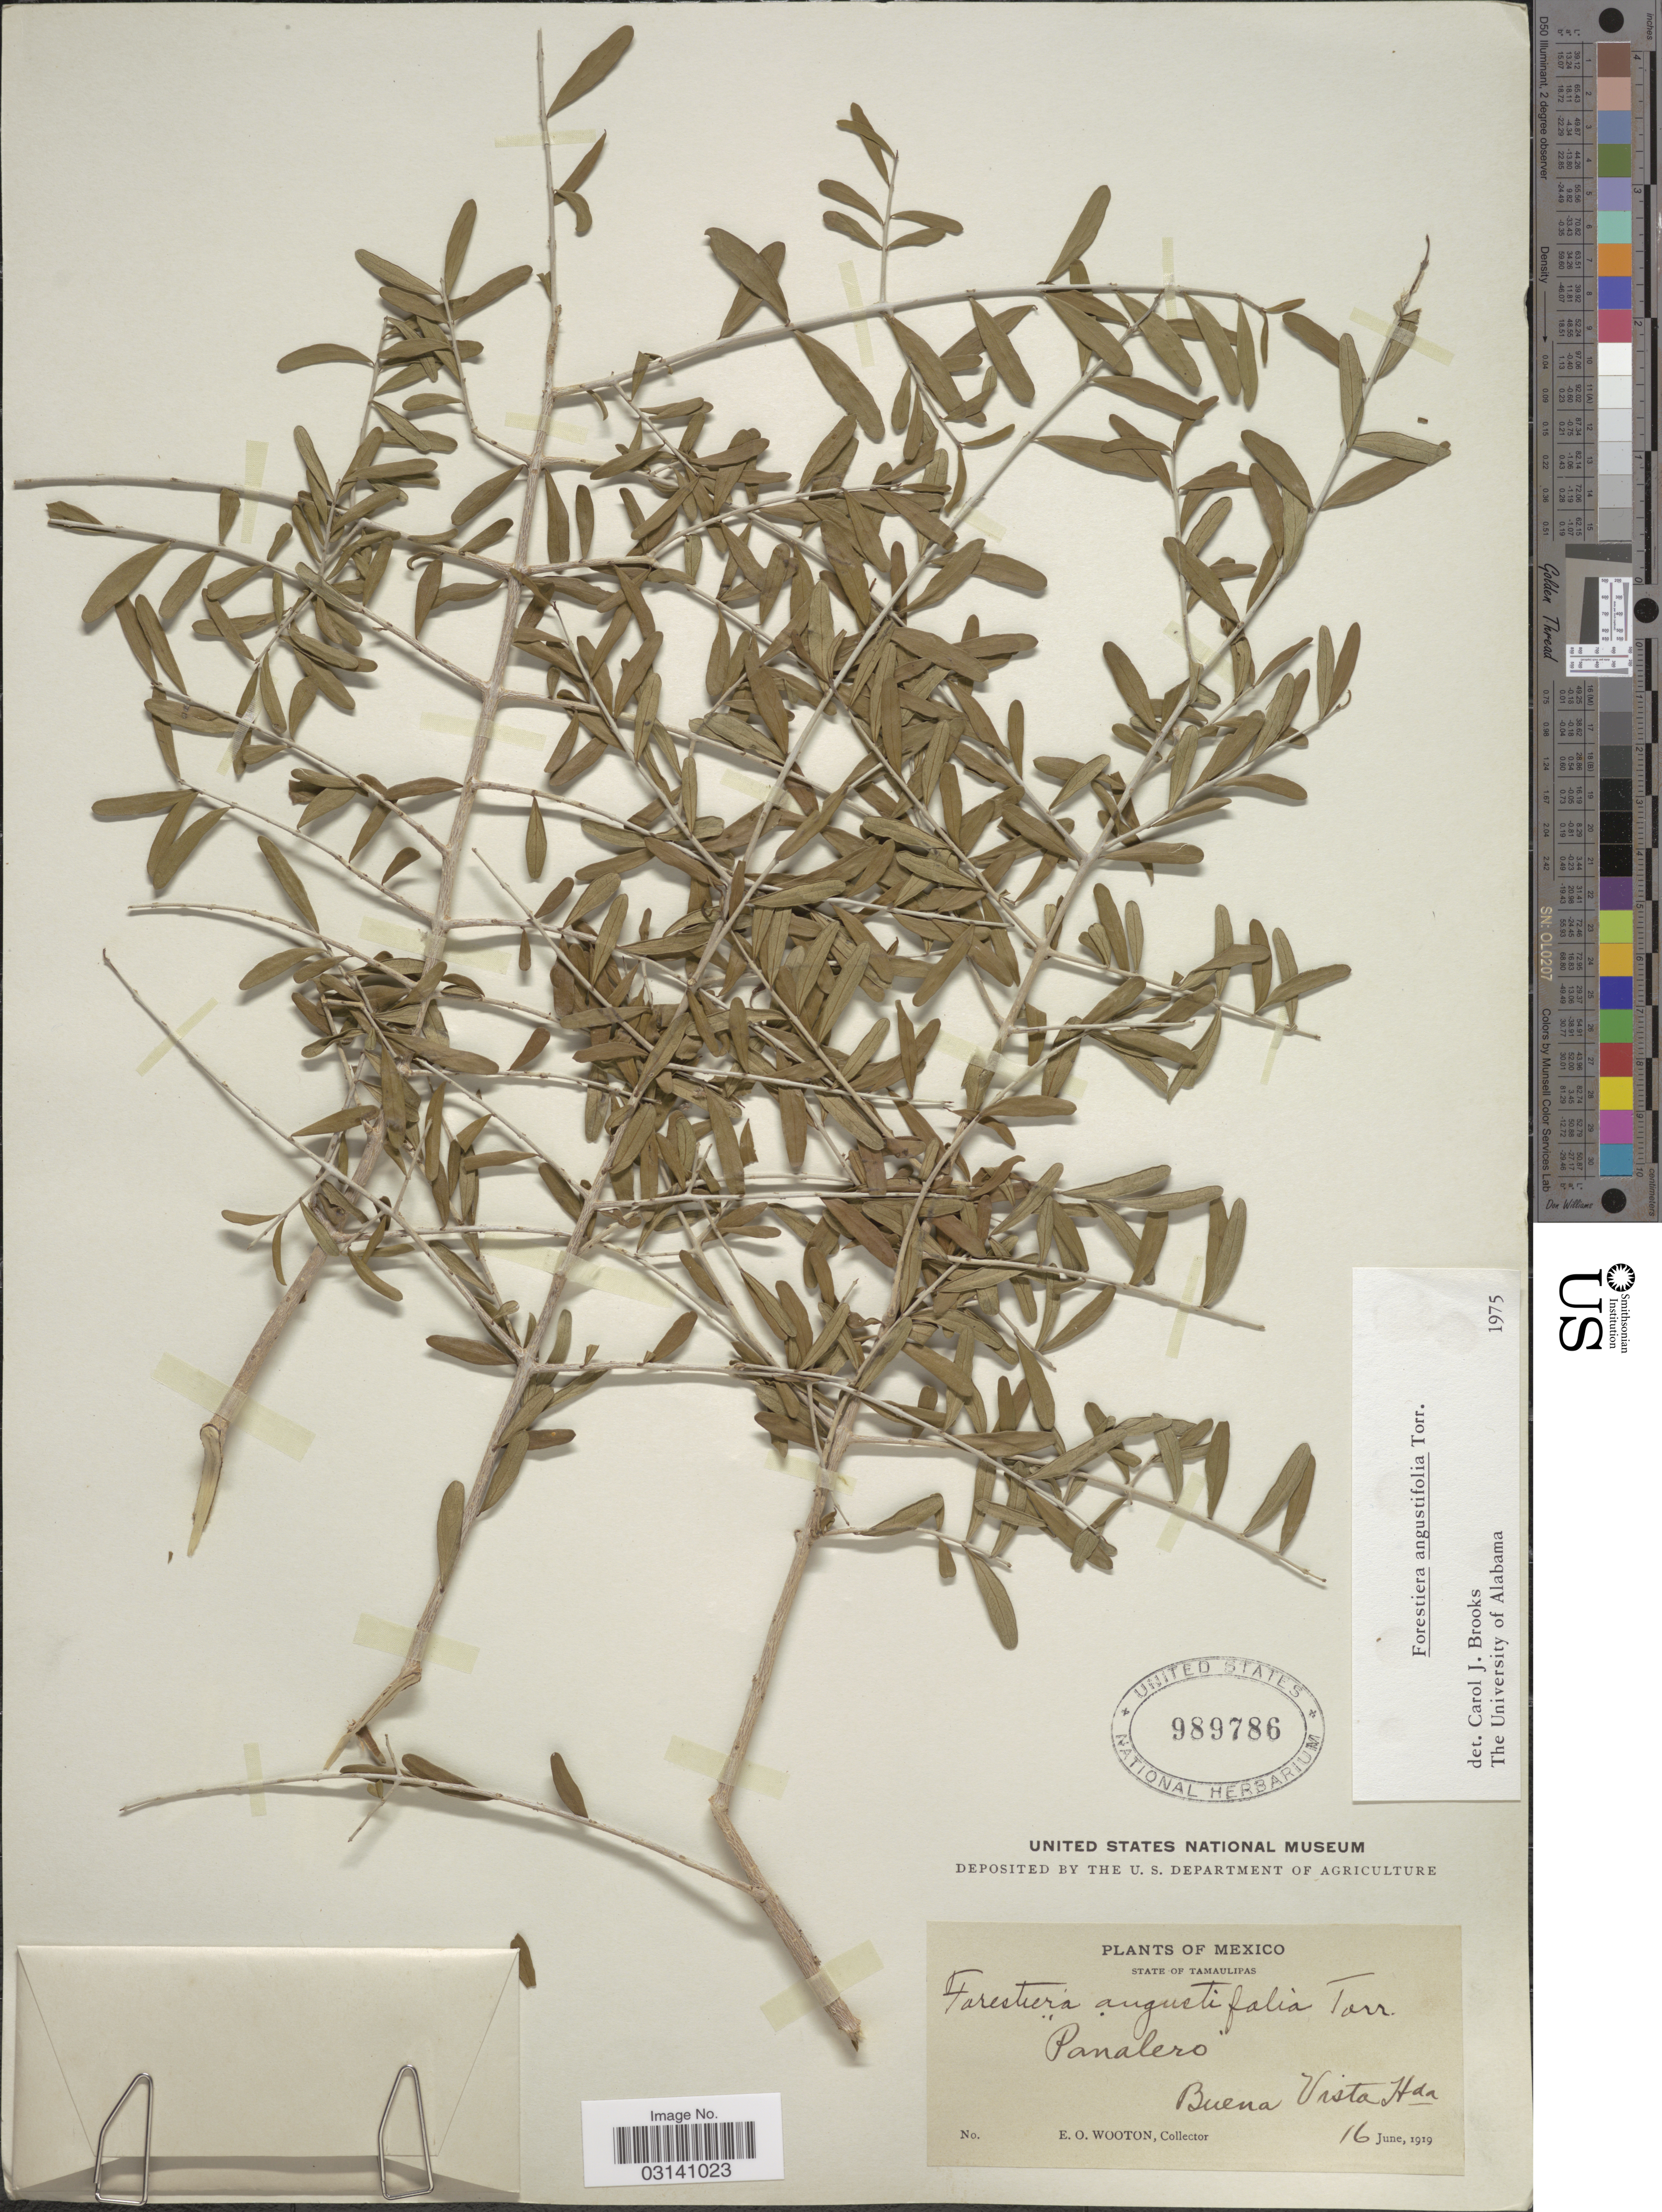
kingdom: Plantae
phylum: Tracheophyta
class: Magnoliopsida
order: Lamiales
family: Oleaceae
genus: Forestiera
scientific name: Forestiera angustifolia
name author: Torr.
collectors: E. O. Wooton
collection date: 1919-06-16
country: Mexico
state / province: Tamaulipas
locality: Buena Vista Hda.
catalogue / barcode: US 989786